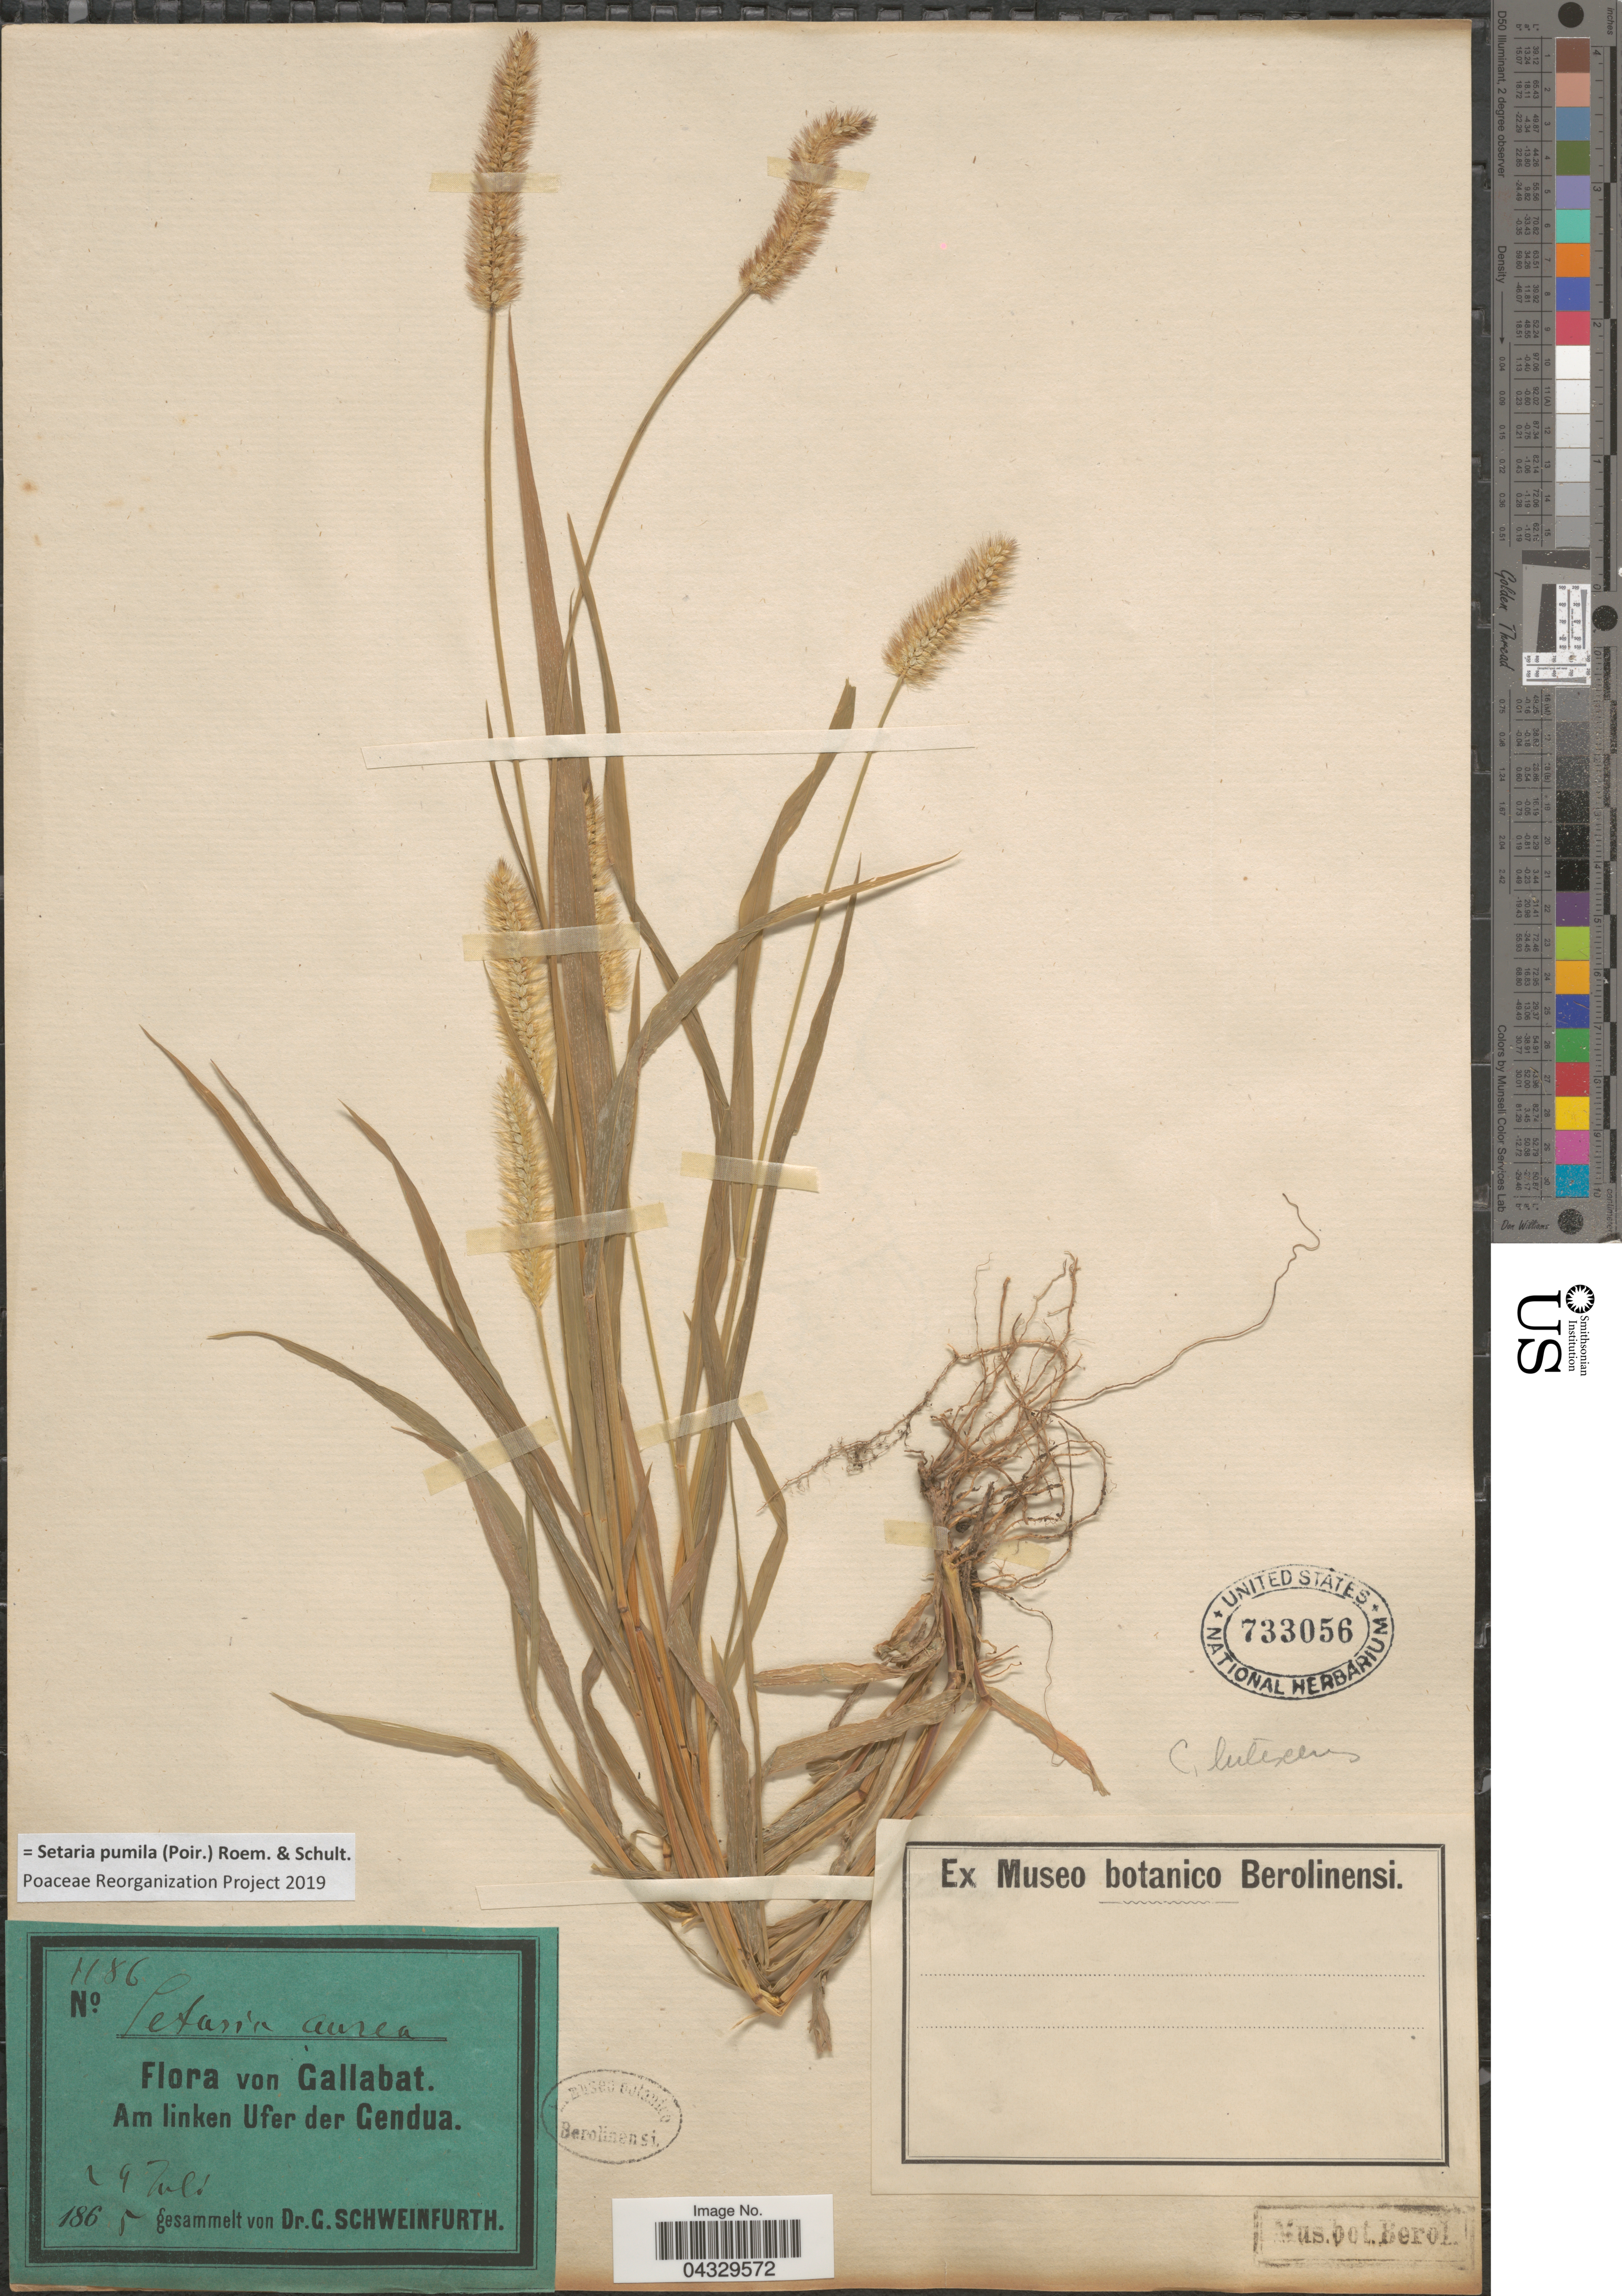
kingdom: Plantae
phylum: Tracheophyta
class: Liliopsida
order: Poales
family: Poaceae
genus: Setaria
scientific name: Setaria pumila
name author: (Poir.) Roem. & Schult.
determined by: Poaceae Reorganization Project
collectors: G. A. Schweinfurth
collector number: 1186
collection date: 1865-07-29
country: Sudan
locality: Gallabat. Am linken Ufer der Gendua.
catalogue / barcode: US 733056